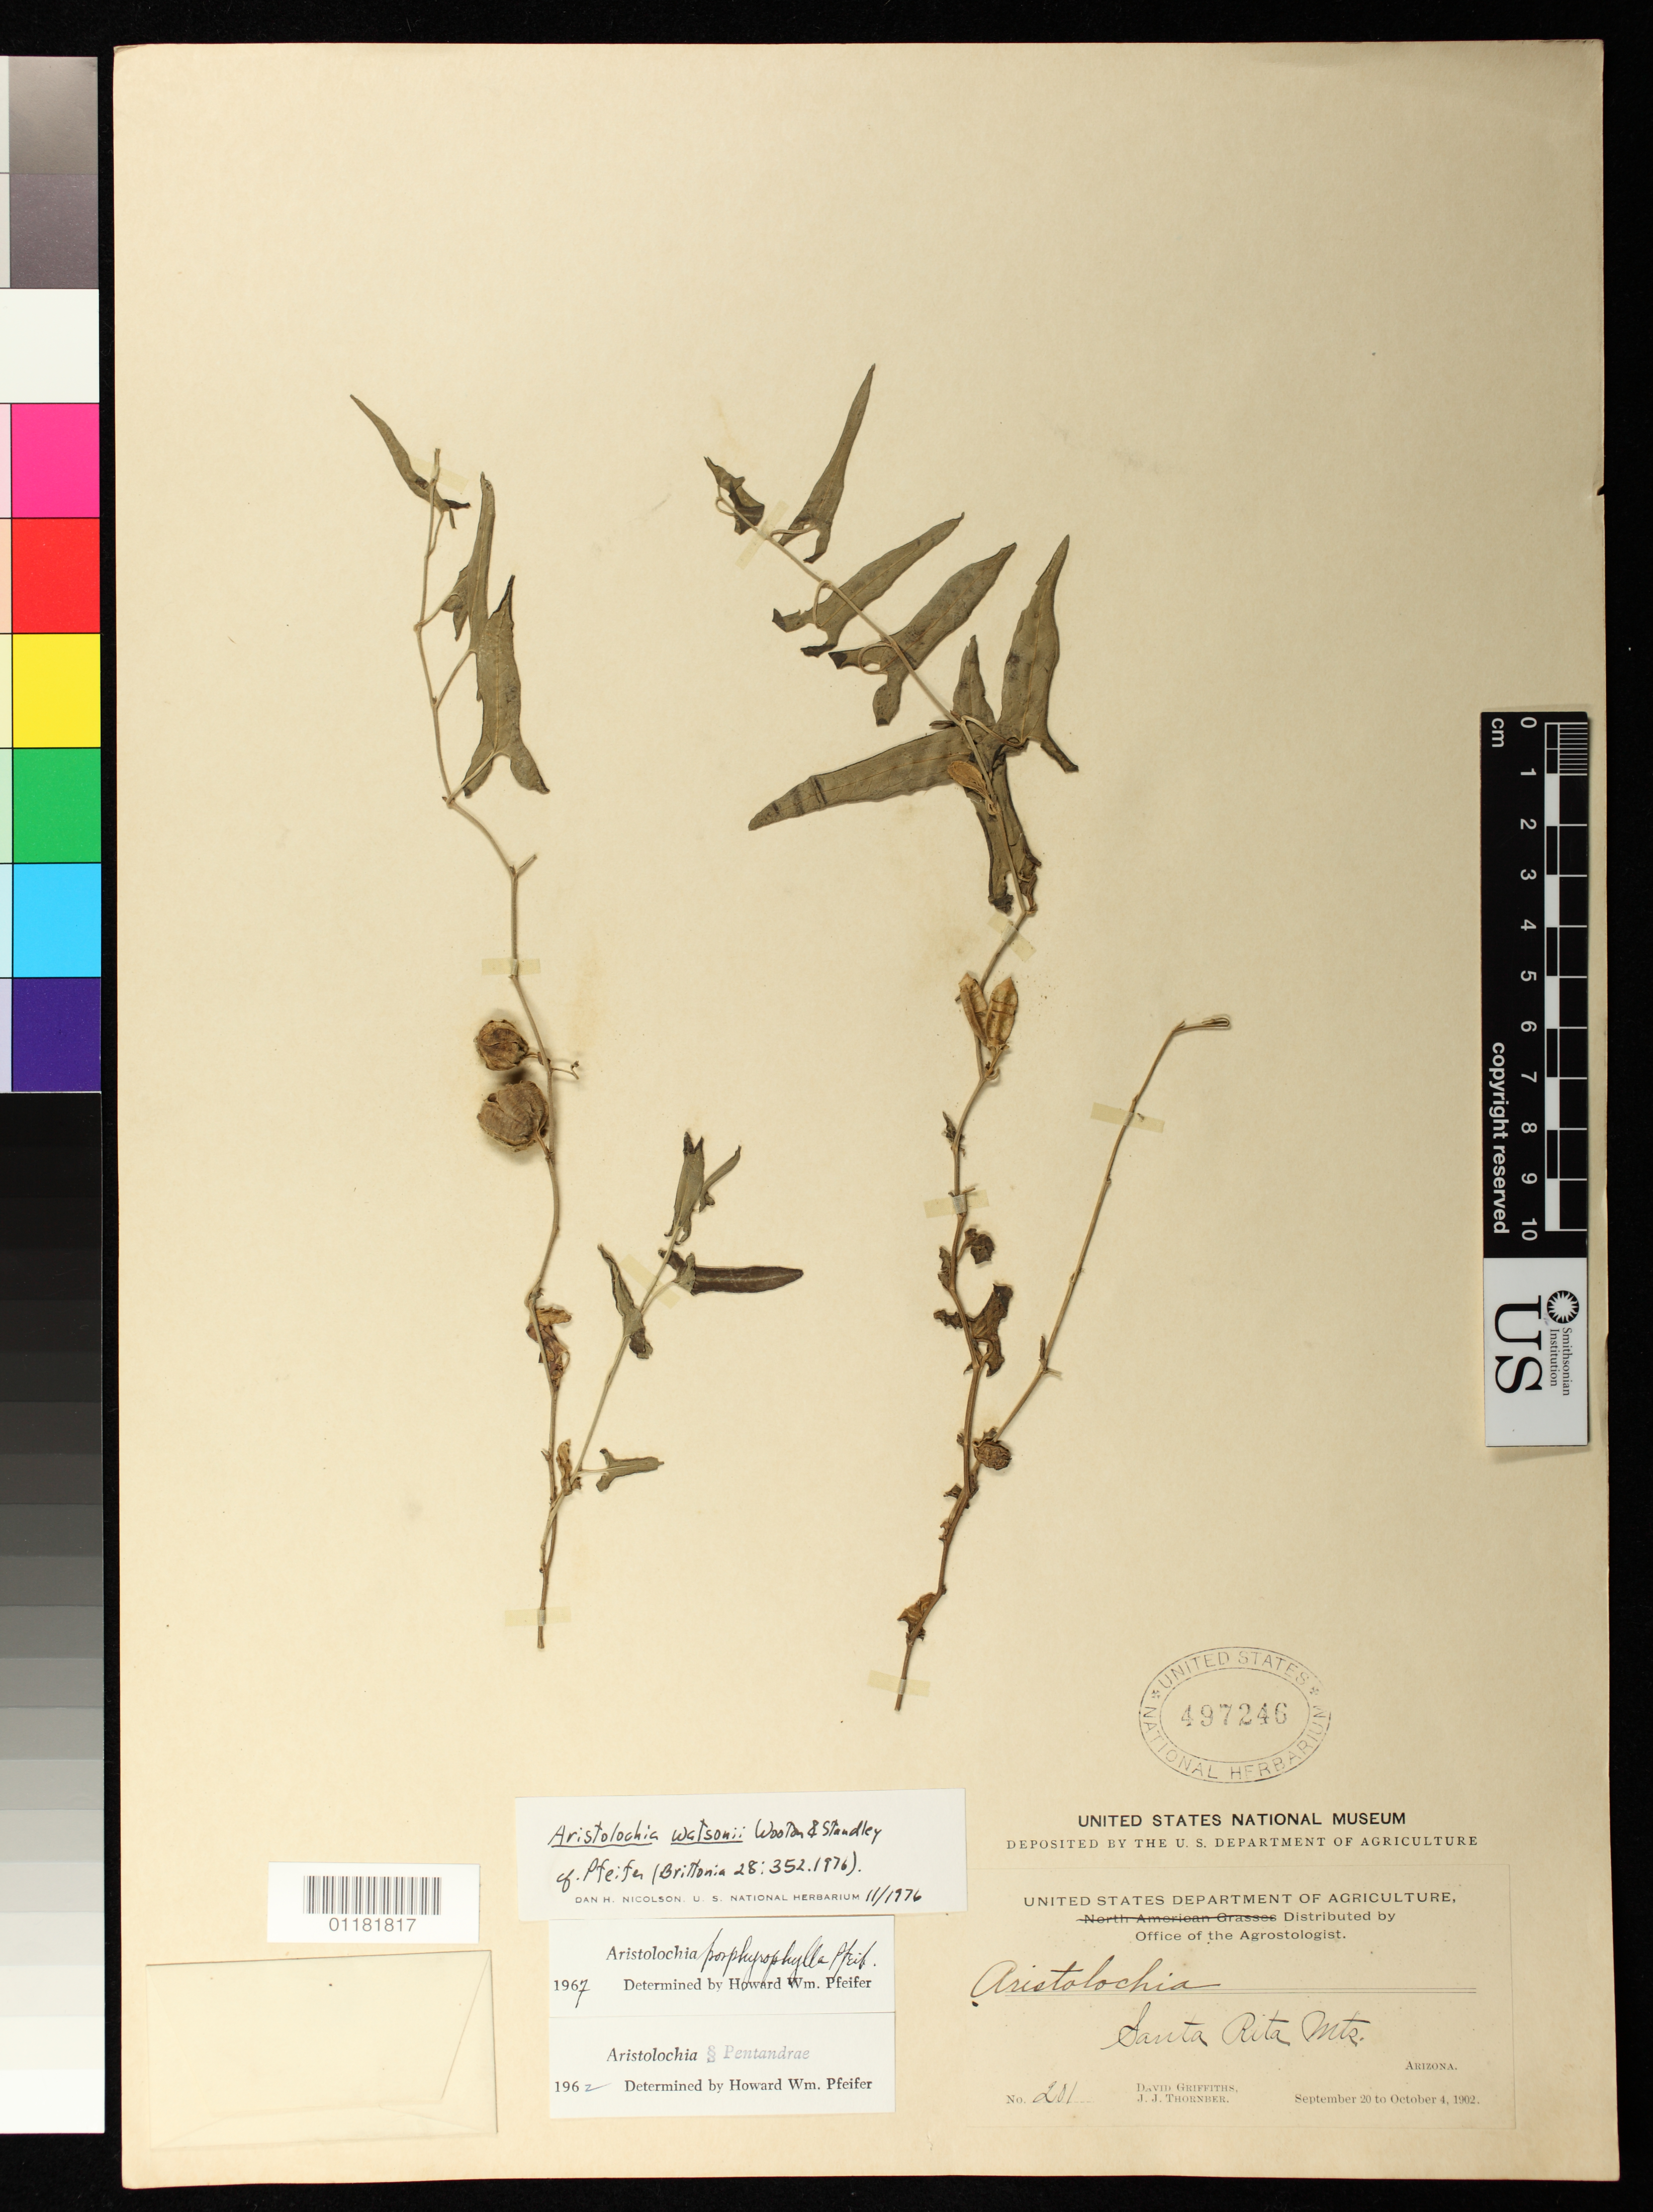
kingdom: Plantae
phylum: Tracheophyta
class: Magnoliopsida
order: Piperales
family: Aristolochiaceae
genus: Aristolochia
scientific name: Aristolochia watsonii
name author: Wooton & Standl.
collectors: D. Griffiths & J. Thornber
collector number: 201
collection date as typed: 20 Sep 1902 to 04 Oct 1902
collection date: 1902-09-20/1902-10-04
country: United States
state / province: Arizona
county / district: Pima / Santa Cruz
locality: Santa Rita Mountains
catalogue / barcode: US 497246